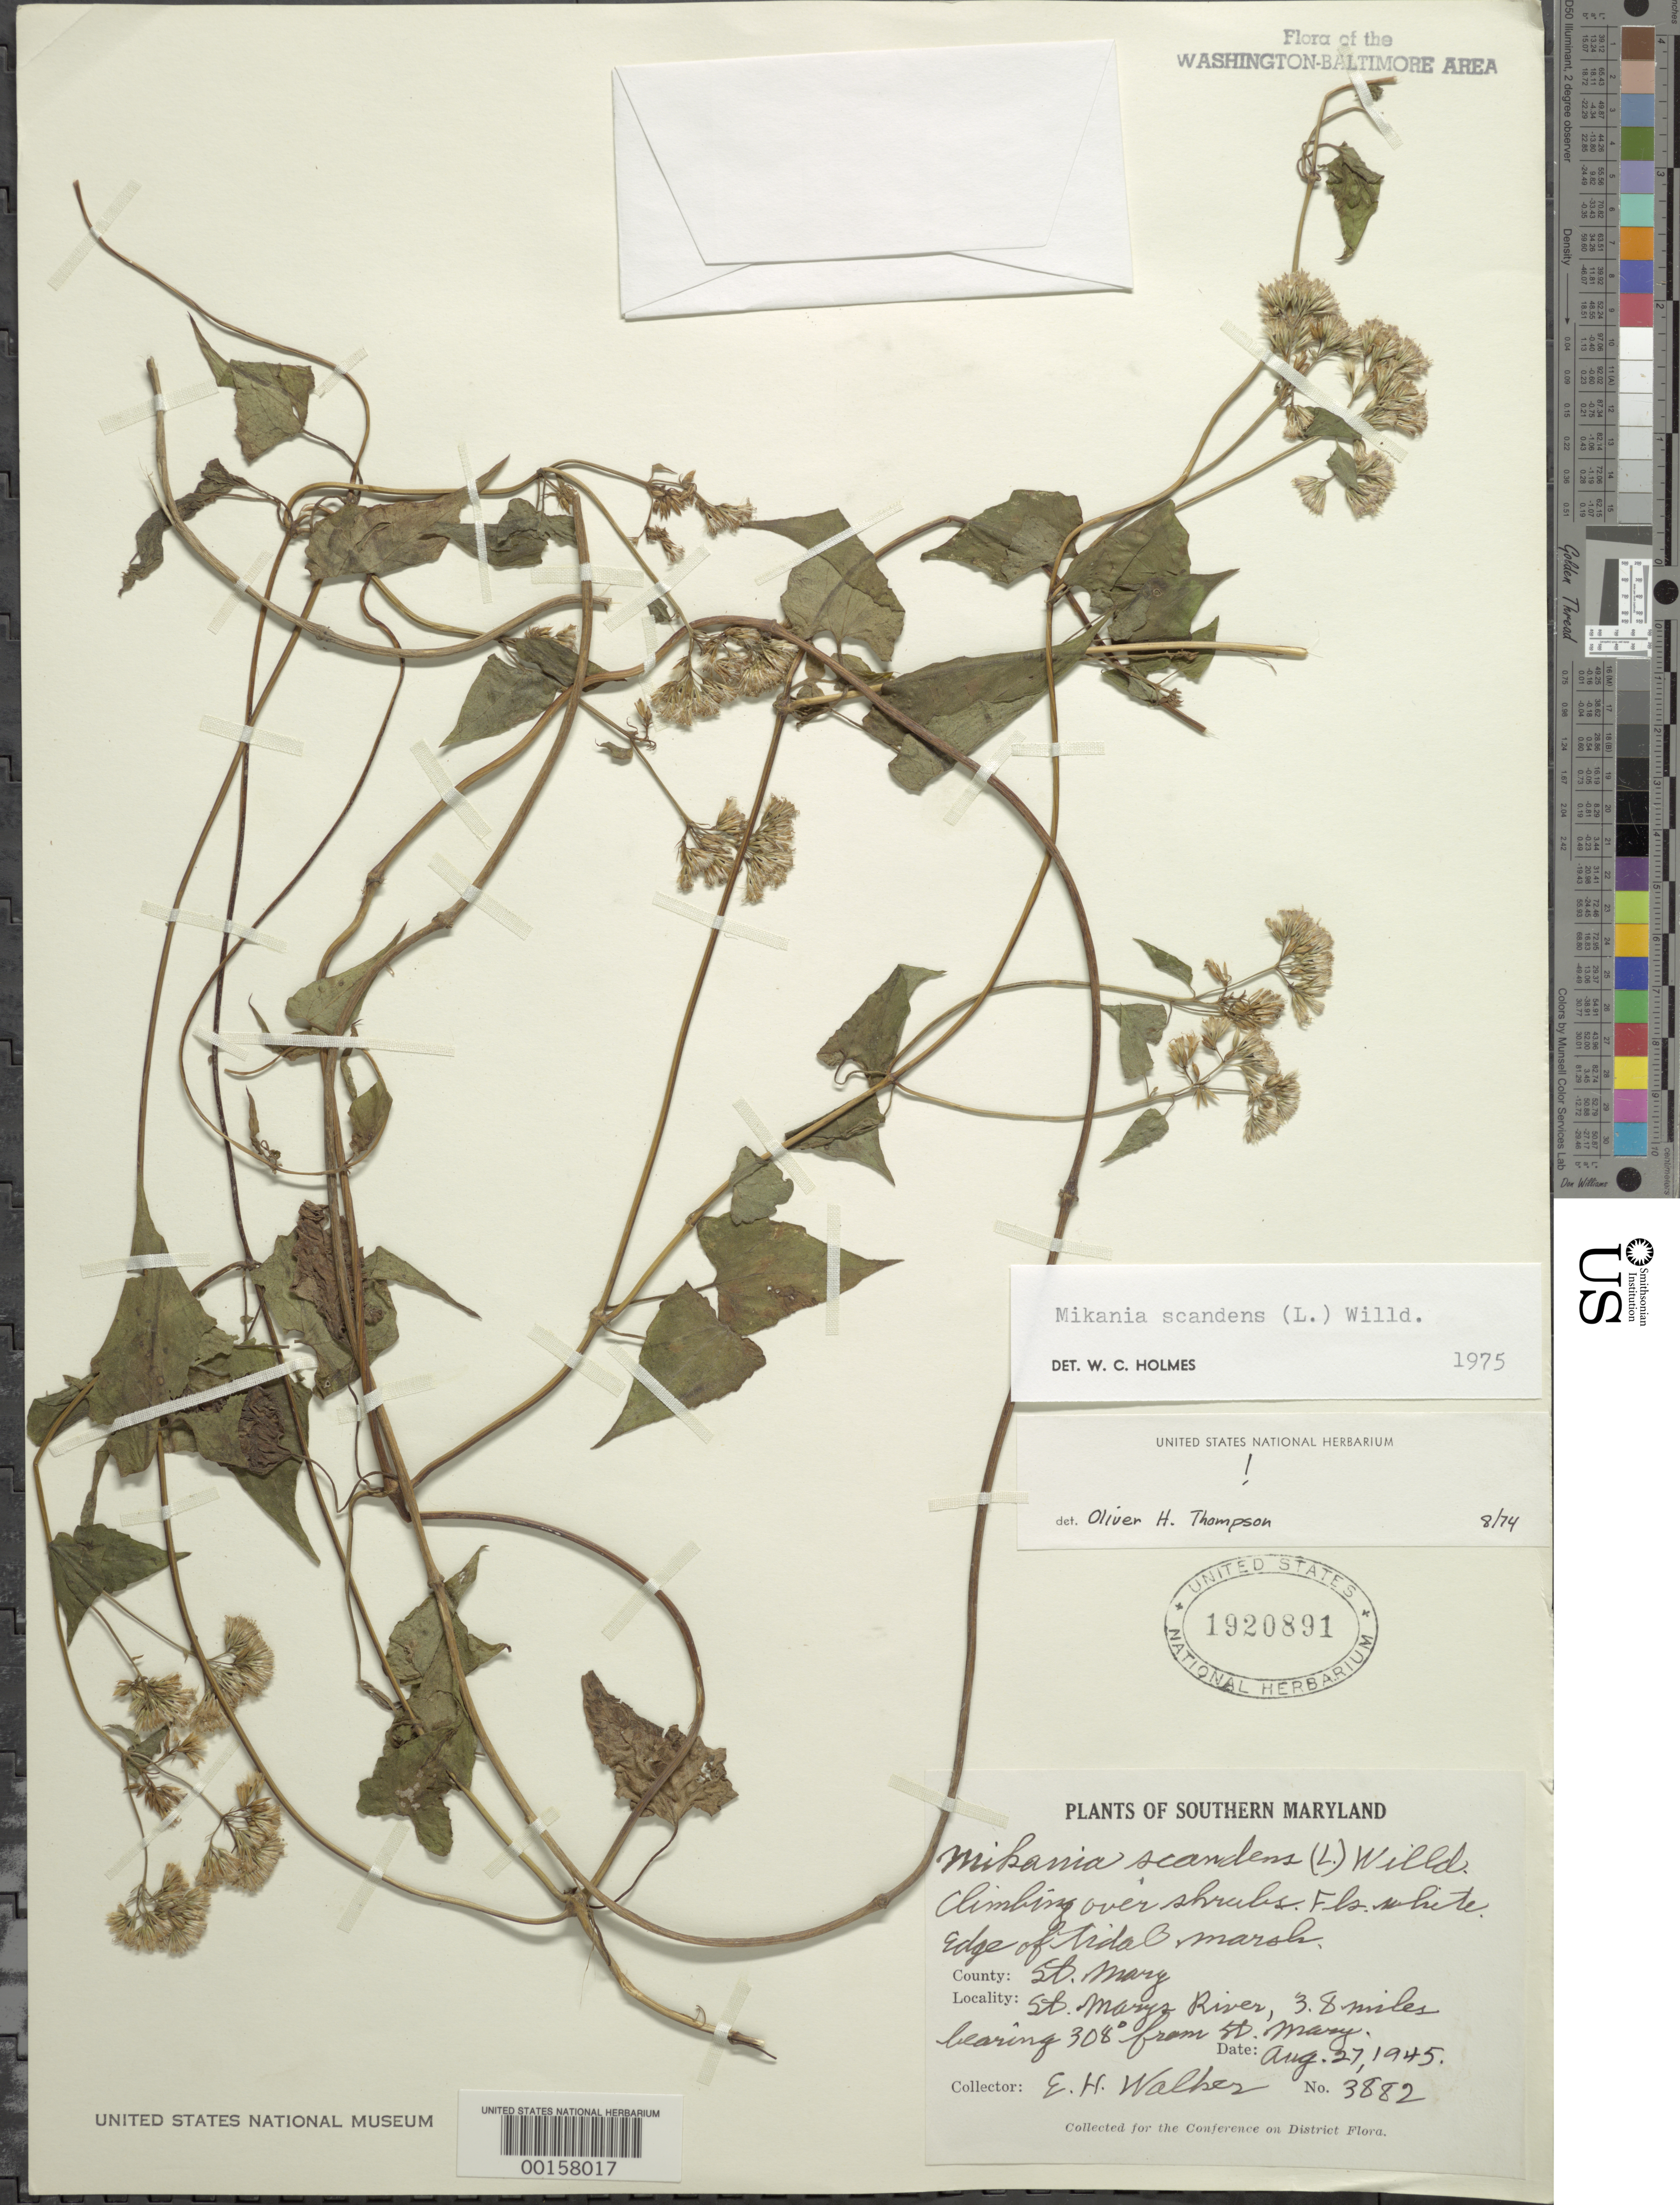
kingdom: Plantae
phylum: Tracheophyta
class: Magnoliopsida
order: Asterales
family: Asteraceae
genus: Mikania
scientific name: Mikania scandens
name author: (L.) Willd.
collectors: E. H. Walker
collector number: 3882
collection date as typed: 27 Aug 1945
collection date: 1945-08-27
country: United States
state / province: Maryland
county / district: St. Mary's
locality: St. Mary River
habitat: Edge of tidal marsh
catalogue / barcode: US 1920891